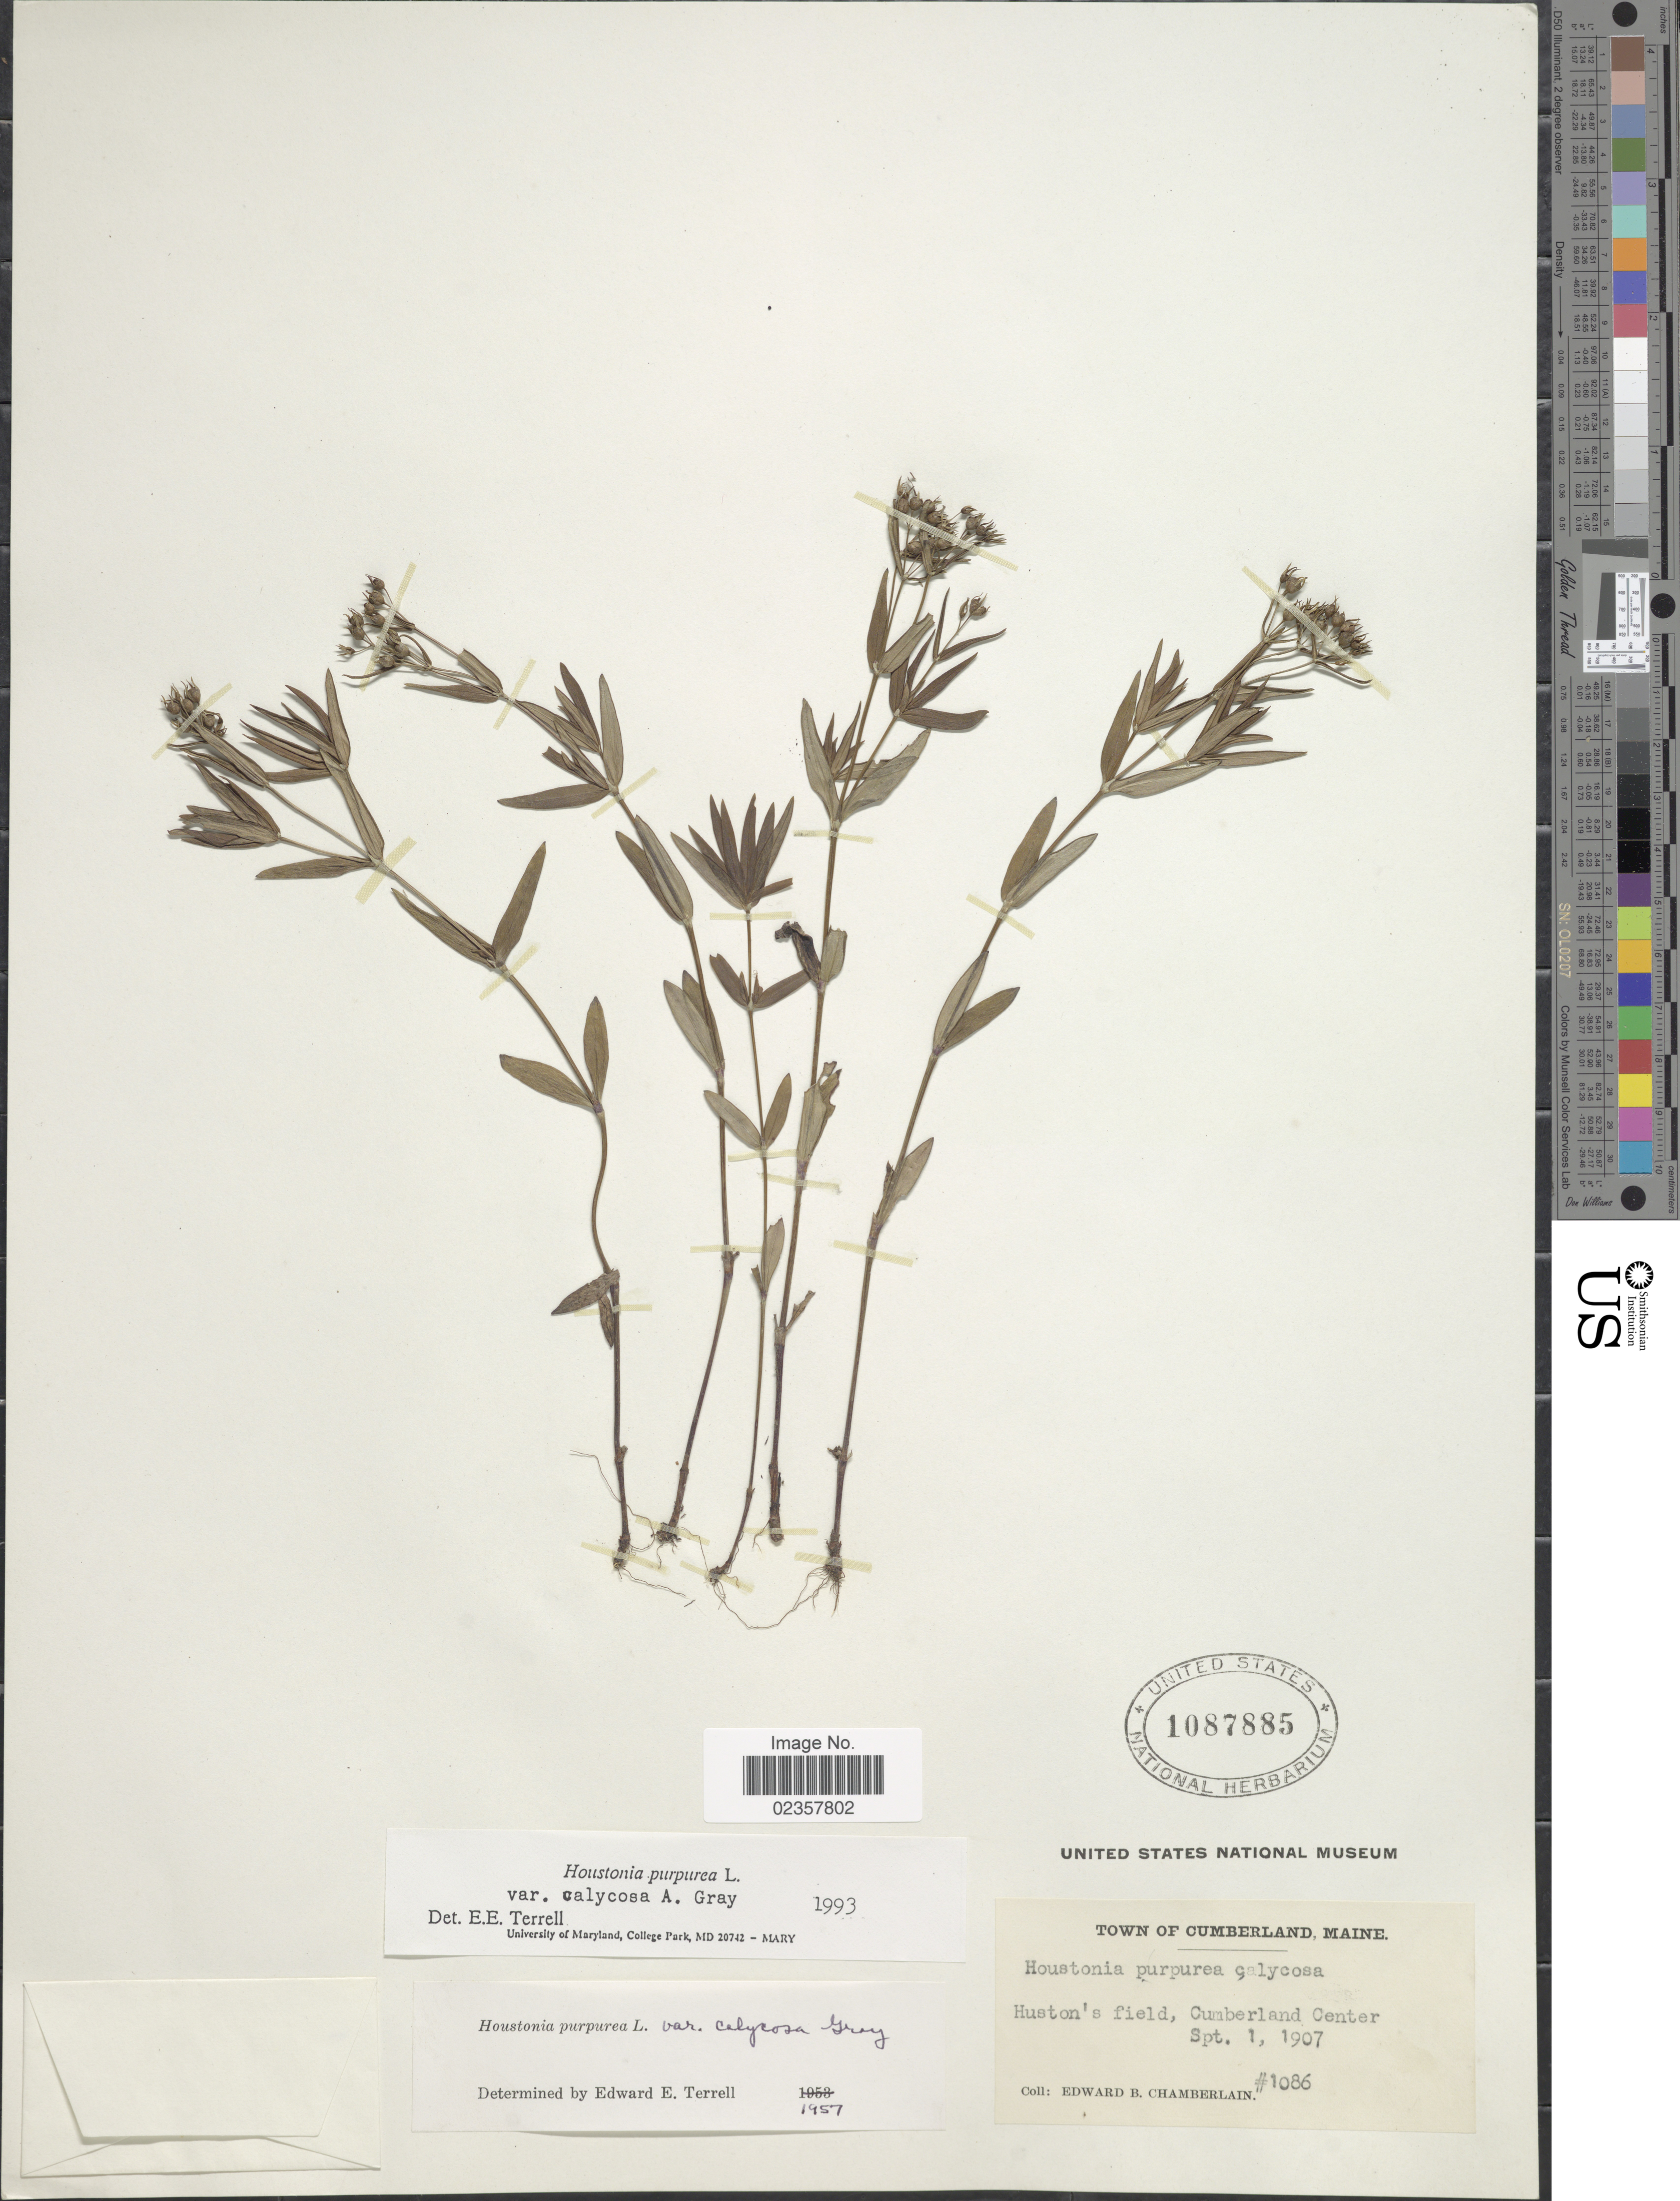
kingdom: Plantae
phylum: Tracheophyta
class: Magnoliopsida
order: Gentianales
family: Rubiaceae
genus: Houstonia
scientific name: Houstonia purpurea var. calycosa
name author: A. Gray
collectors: E. Chamberlain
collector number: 1086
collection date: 1907-09-01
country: United States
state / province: Maine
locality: Town of Cumberland, Maine. Huston's Field, Cumberland Center.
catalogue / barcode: US 1087885